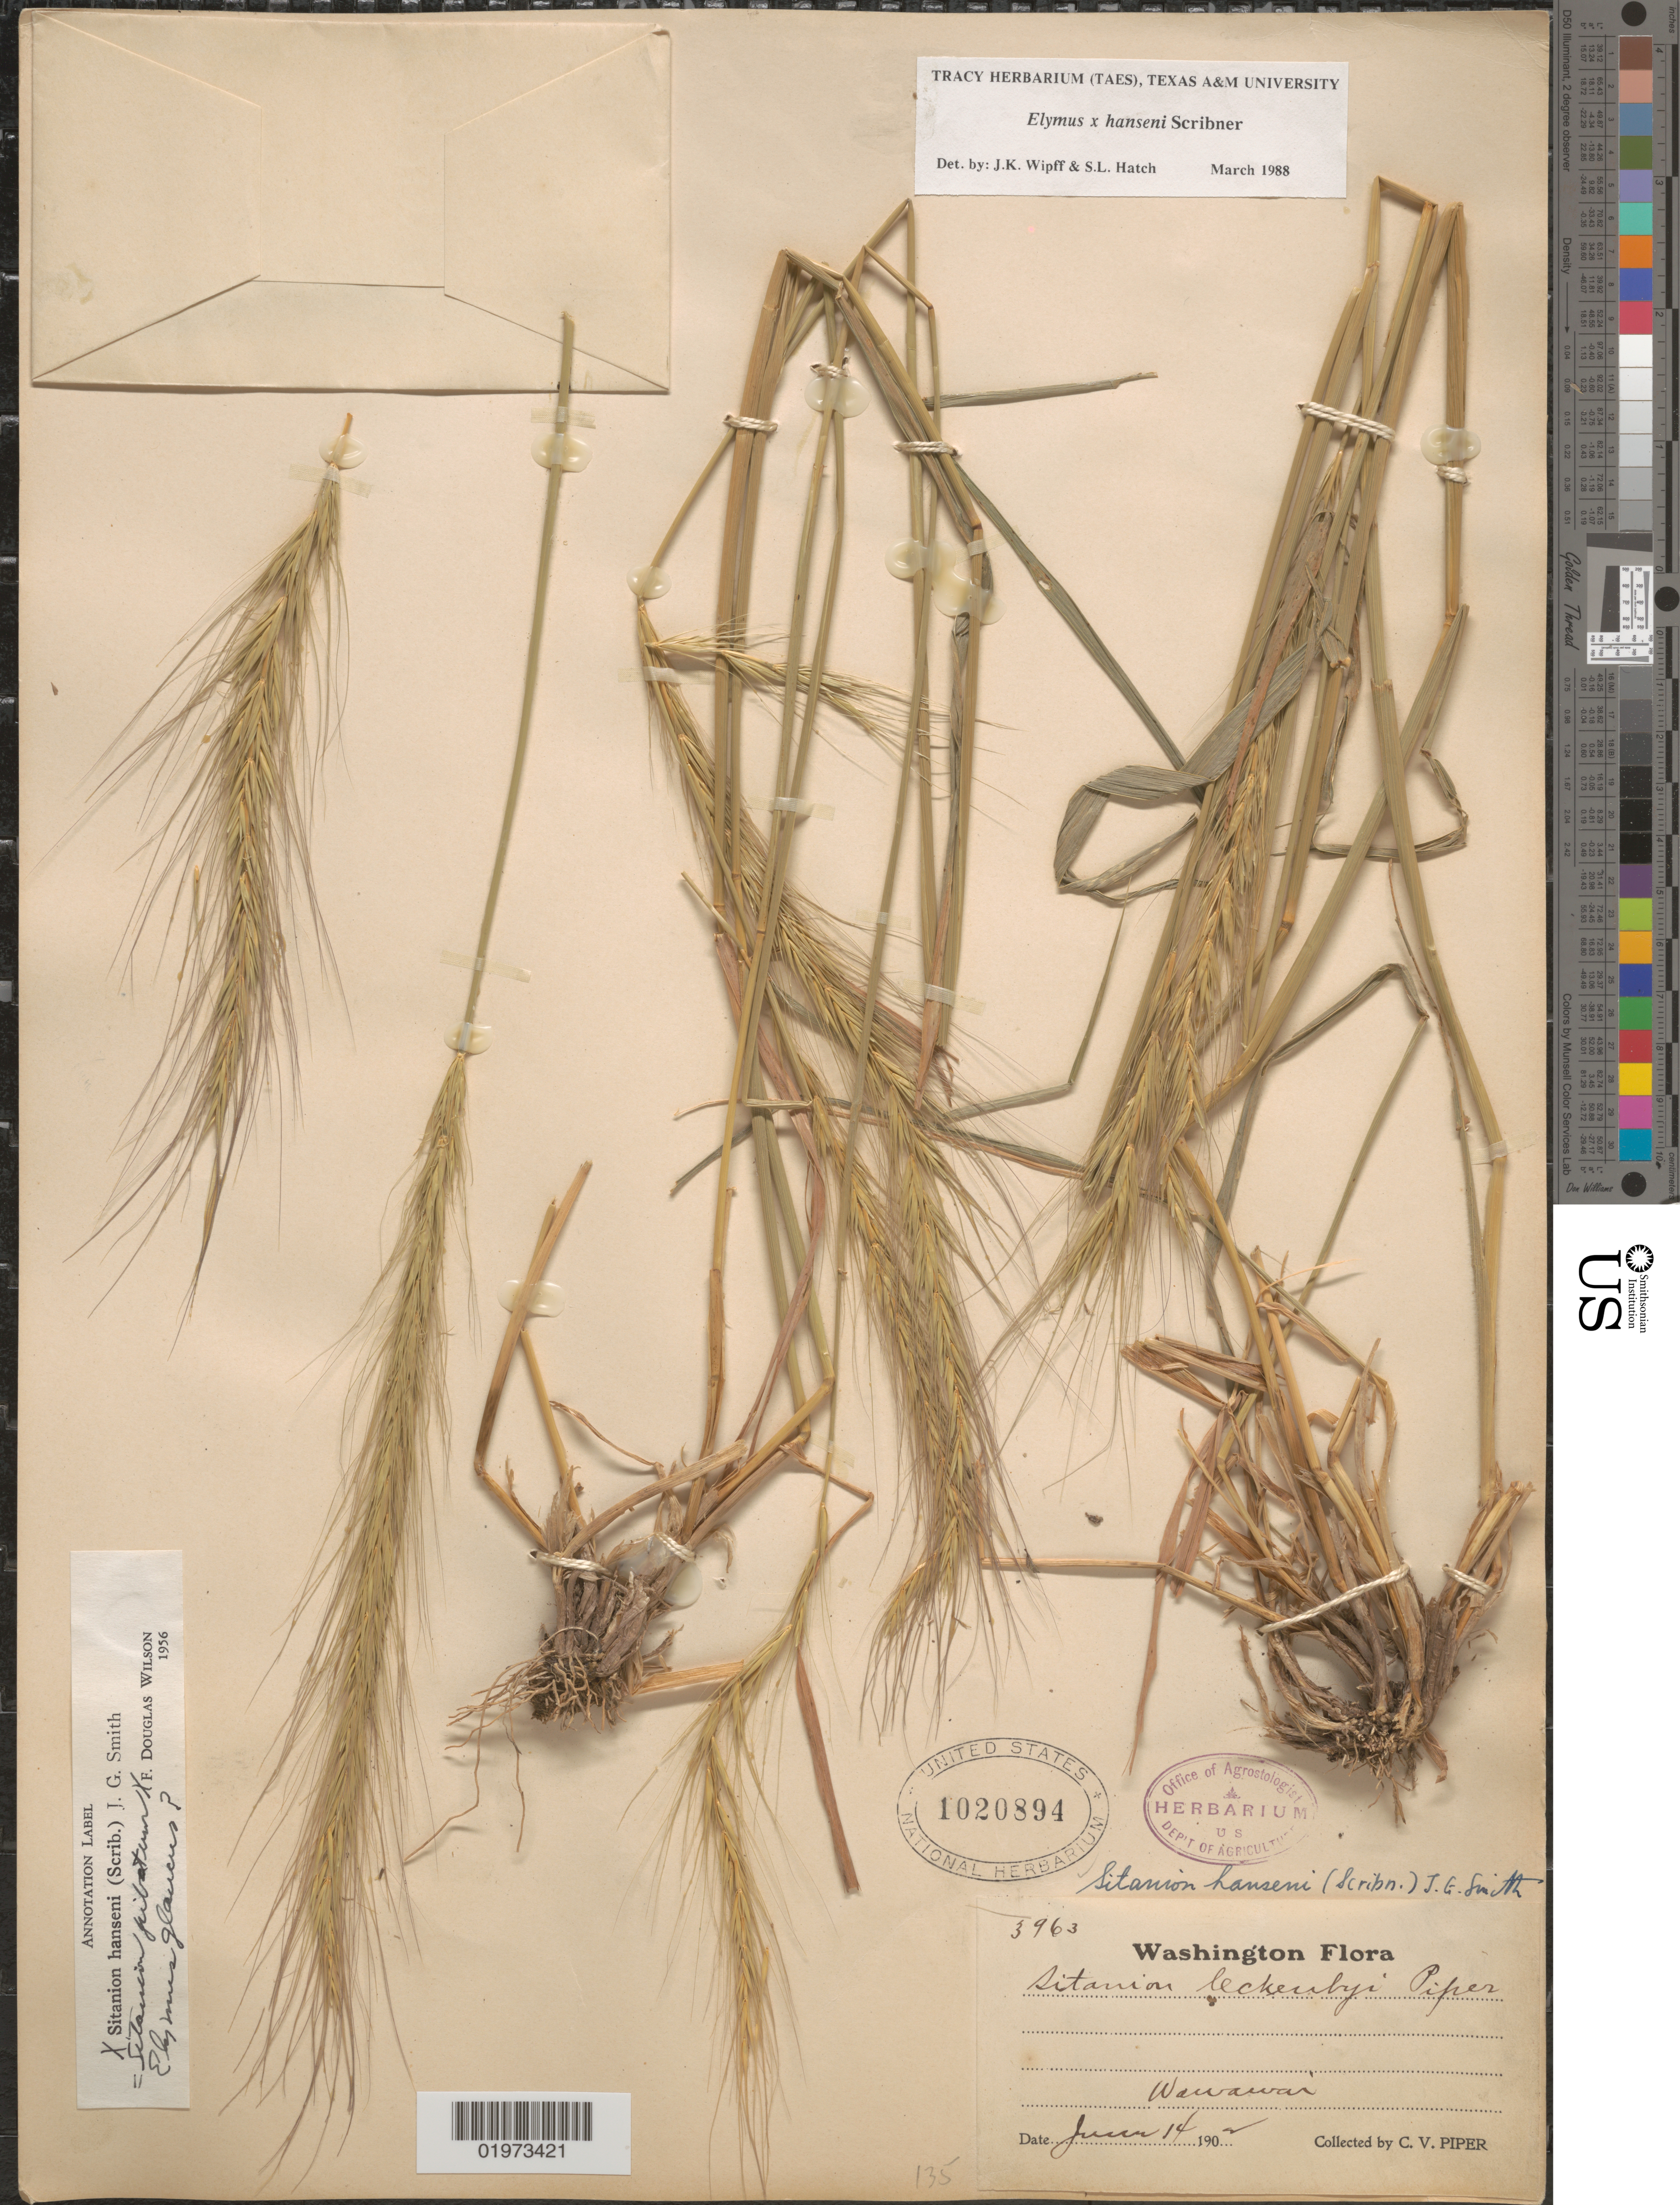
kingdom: Plantae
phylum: Tracheophyta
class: Liliopsida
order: Poales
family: Poaceae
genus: Elymus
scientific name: Elymus x hansenii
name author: Scribn.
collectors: C. V. Piper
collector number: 3963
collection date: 1902-06-14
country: United States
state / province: Washington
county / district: Whitman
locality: Wawawai.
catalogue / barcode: US 1020894